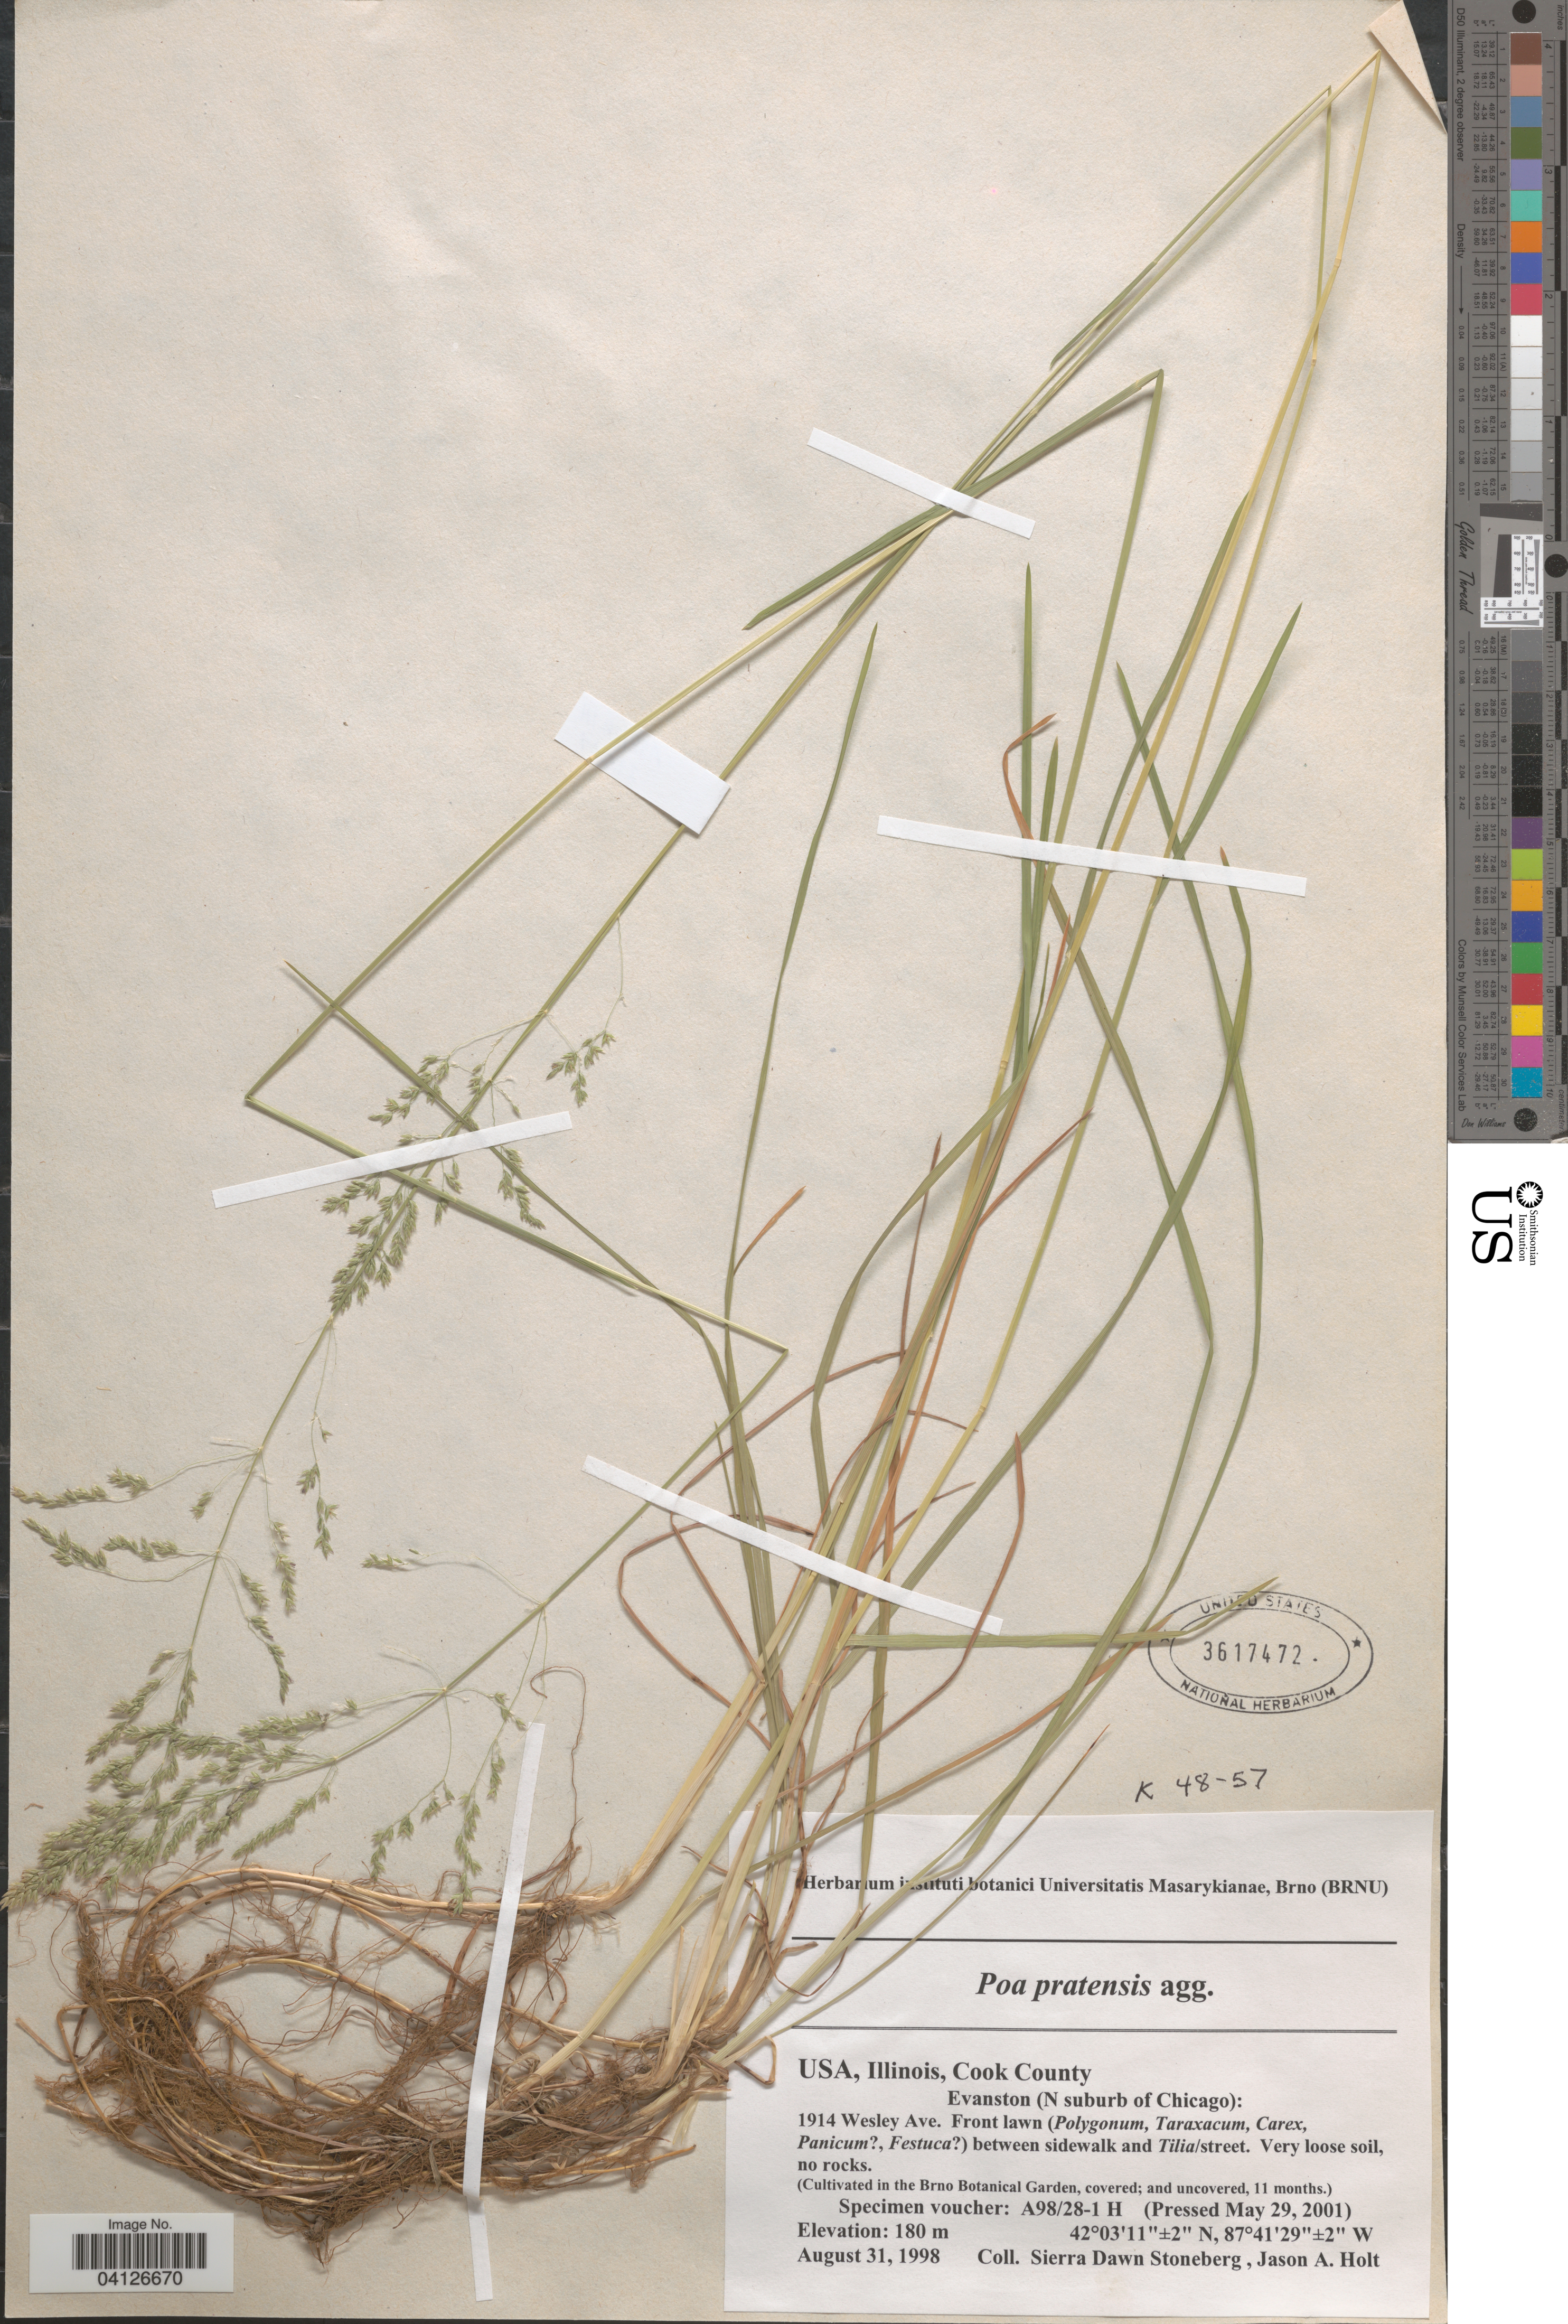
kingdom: Plantae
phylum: Tracheophyta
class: Liliopsida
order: Poales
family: Poaceae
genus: Poa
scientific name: Poa pratensis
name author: L.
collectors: S. D. Stoneberg-Holt & P. Bures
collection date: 2001-05-29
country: Czechia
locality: (Cultivated in the Brno Botanical Garden, covered; and uncovered, 11 months.).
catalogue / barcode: US 3617472